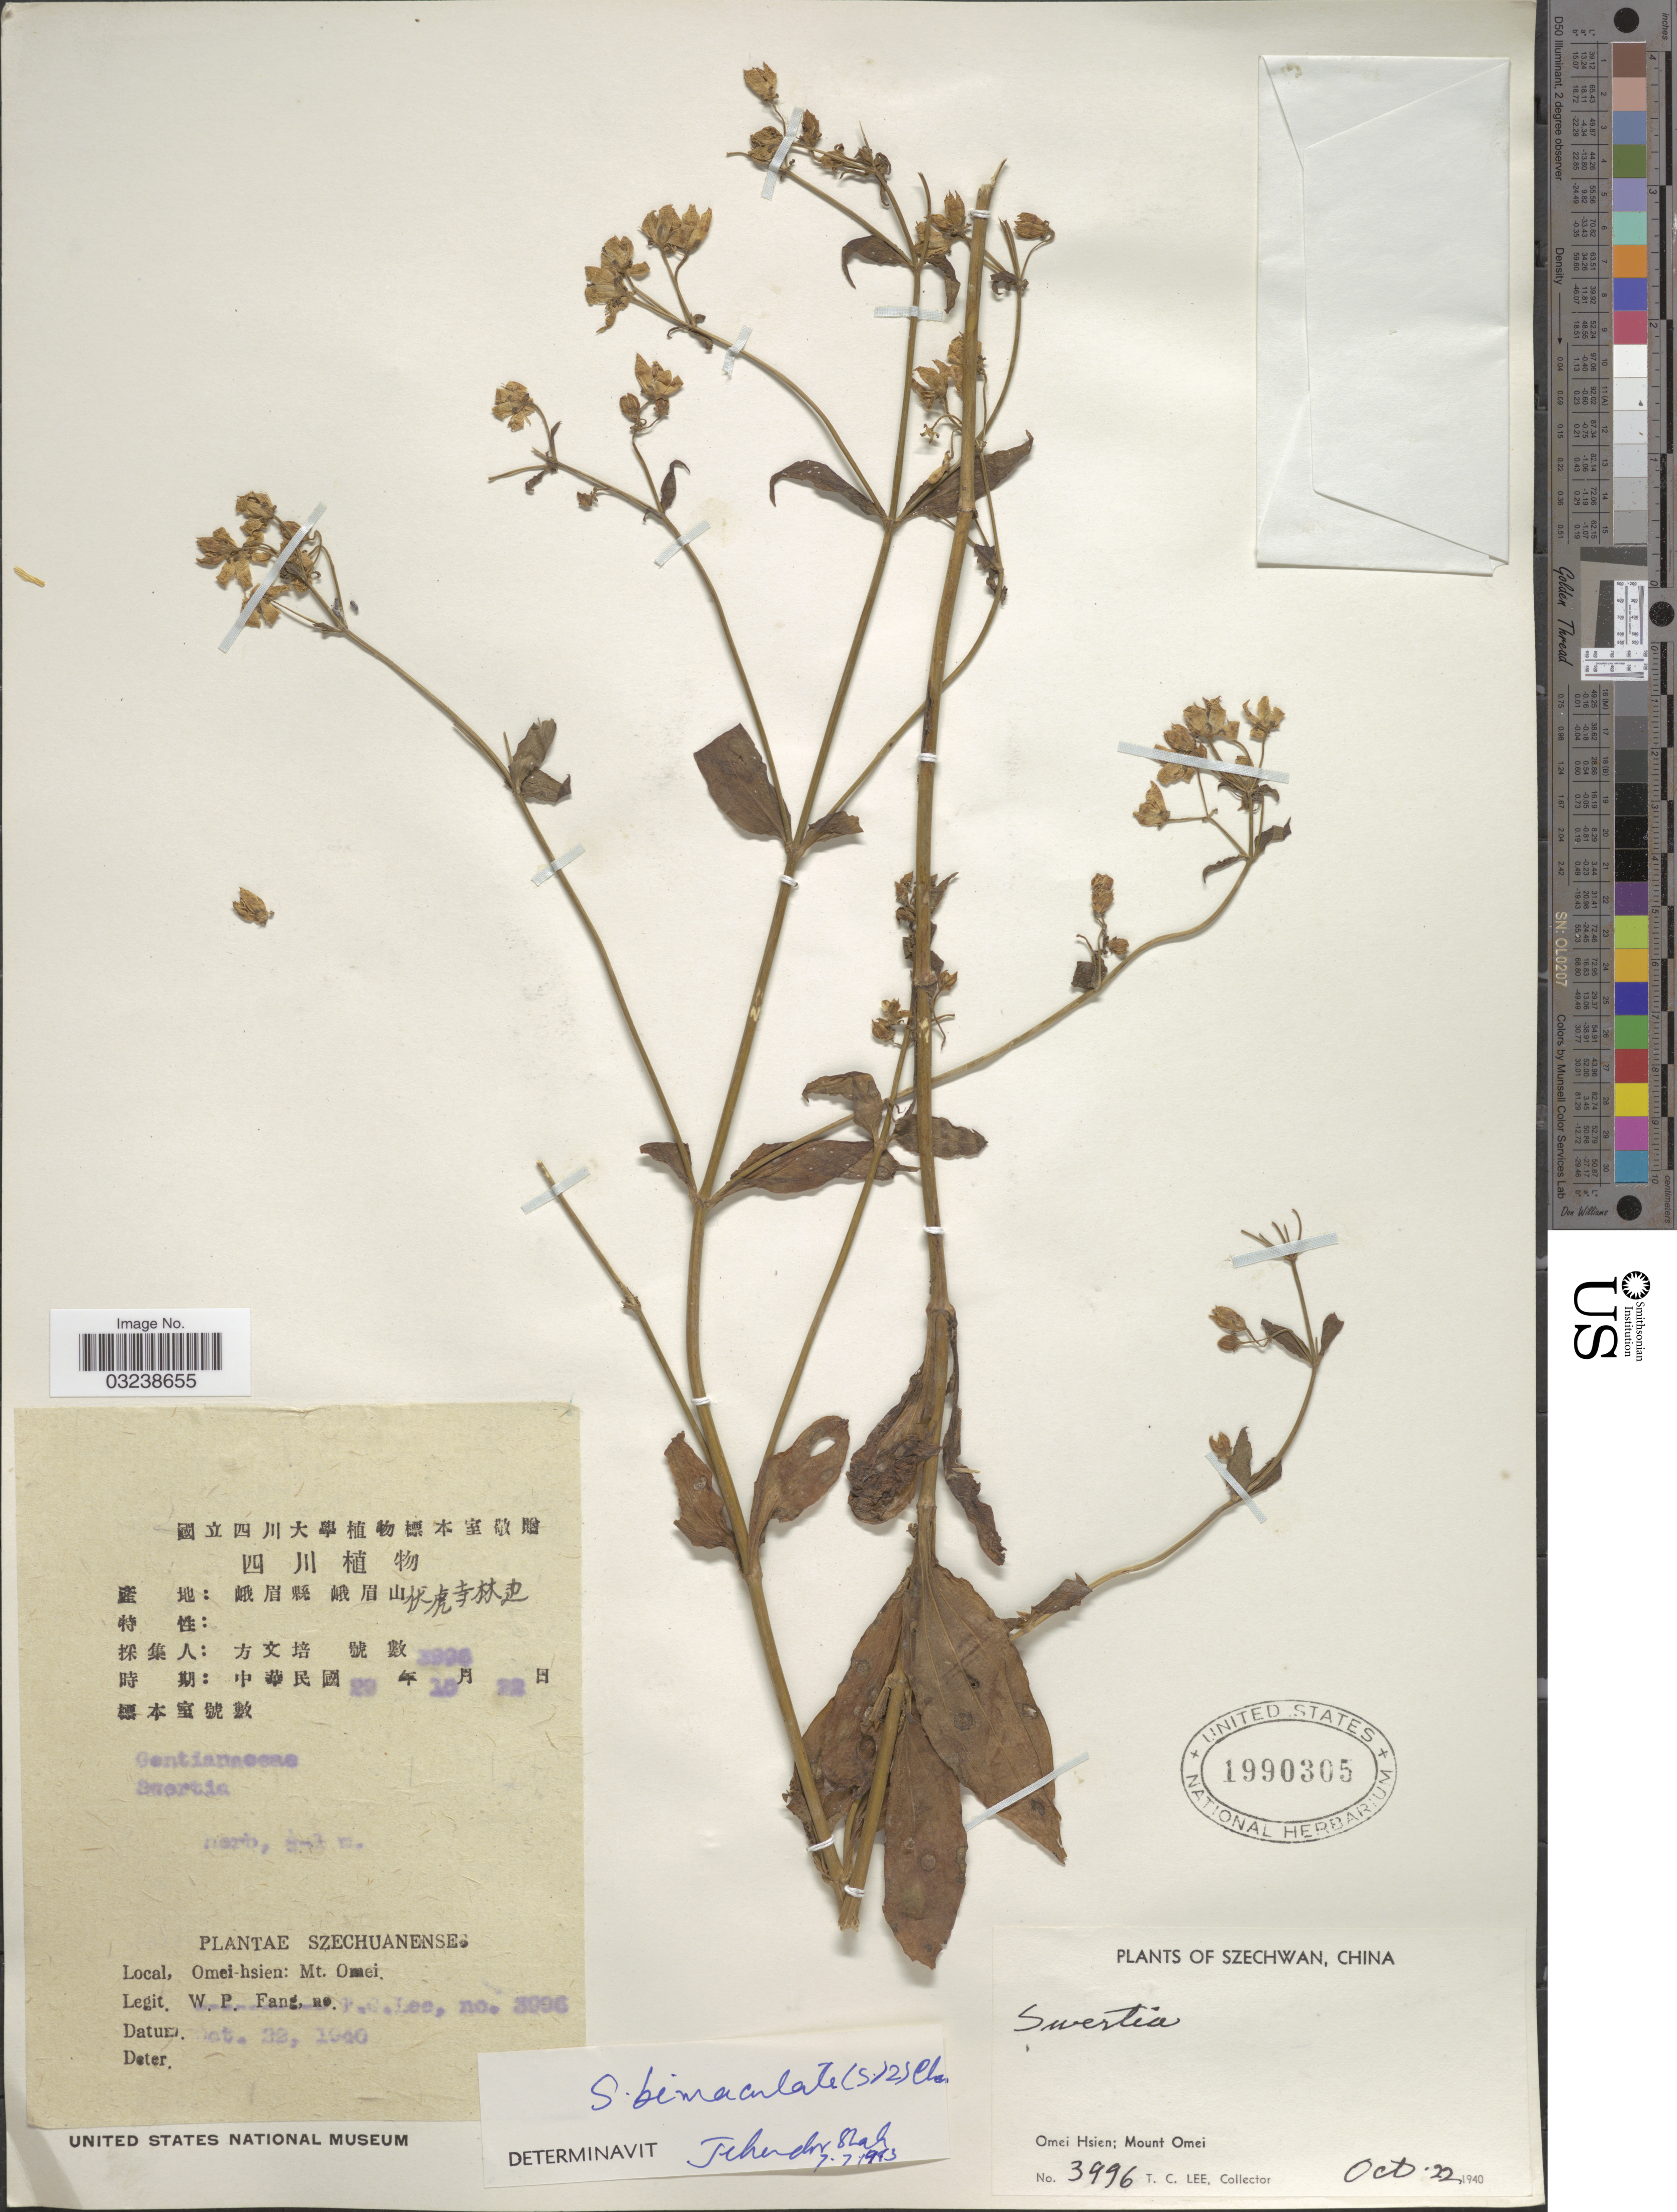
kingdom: Plantae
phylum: Tracheophyta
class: Magnoliopsida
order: Gentianales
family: Gentianaceae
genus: Swertia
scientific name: Swertia bimaculata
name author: (Siebold & Zucc.) Hook. f. & Thomson ex C.B. Clarke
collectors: T. Lee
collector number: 3996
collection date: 1940-10-22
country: China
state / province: Sichuan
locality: Szechwan. Omei Hsien; Mount Omei.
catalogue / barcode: US 1990305